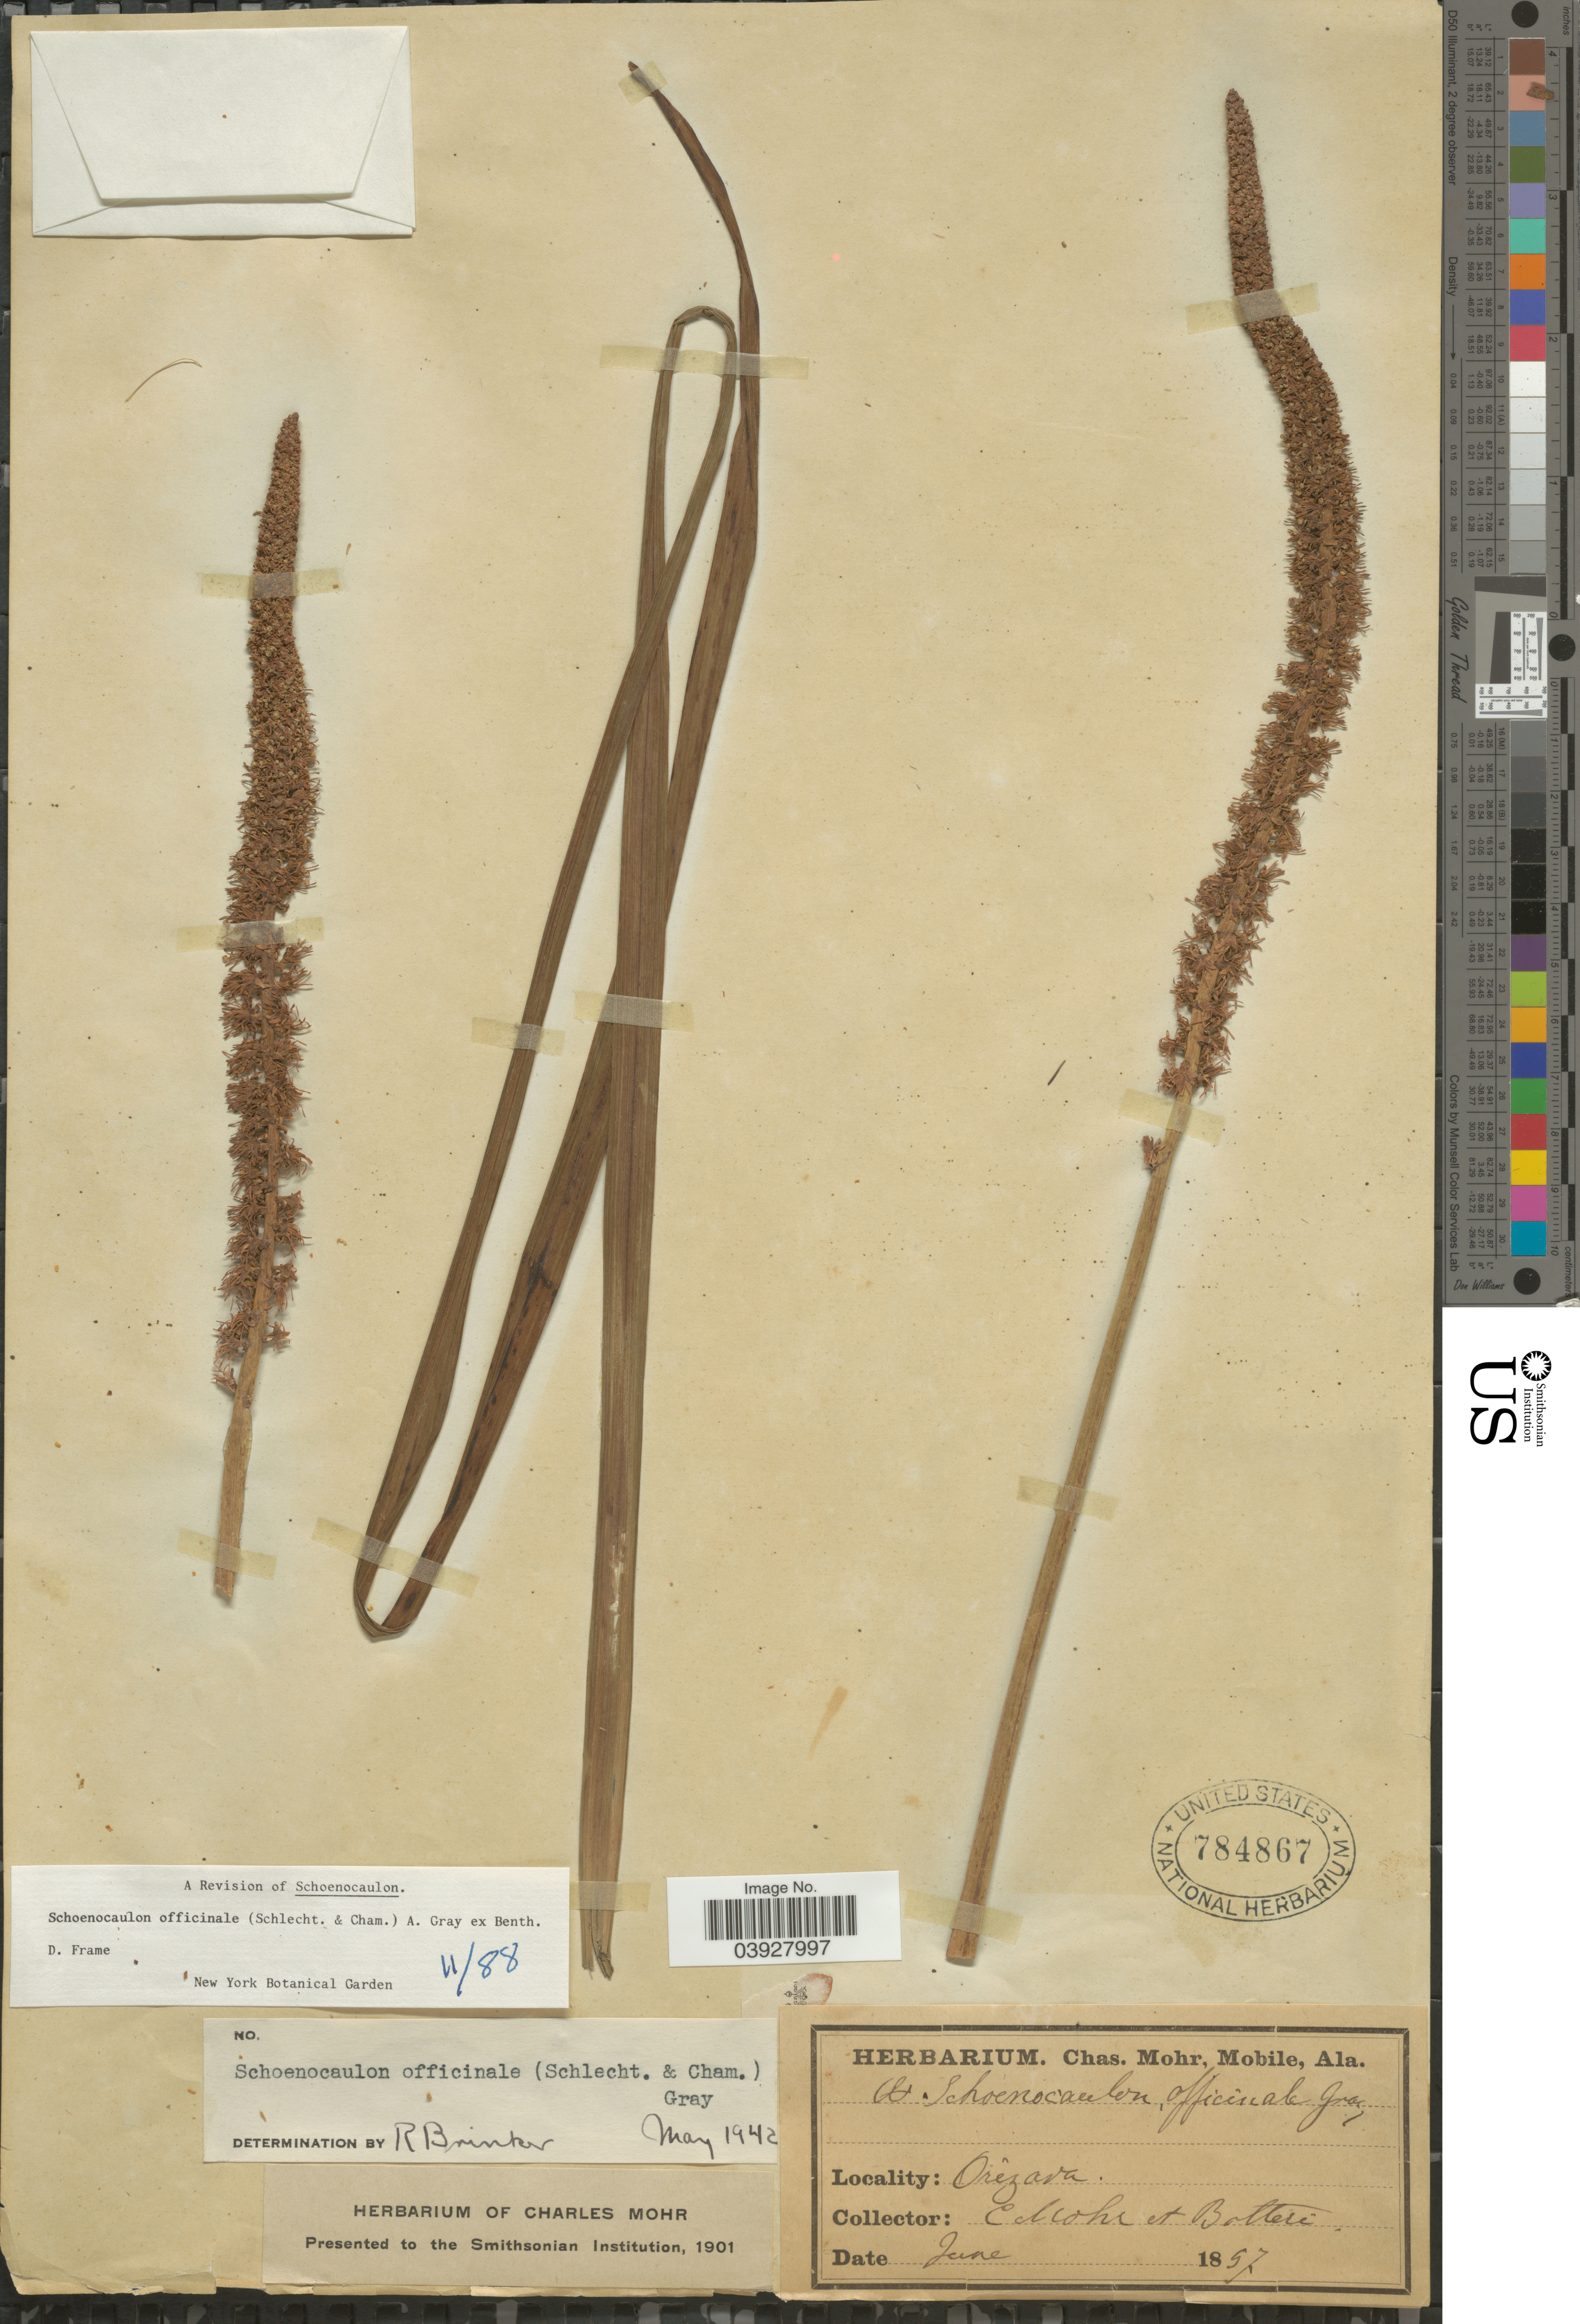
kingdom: Plantae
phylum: Tracheophyta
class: Liliopsida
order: Liliales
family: Melanthiaceae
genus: Schoenocaulon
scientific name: Schoenocaulon officinale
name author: (Schltdl.) A. Gray ex Benth.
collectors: Mohr, C. T. (herbarium) & -. Botteri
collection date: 1857-06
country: Mexico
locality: Orizava.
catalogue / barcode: US 784867